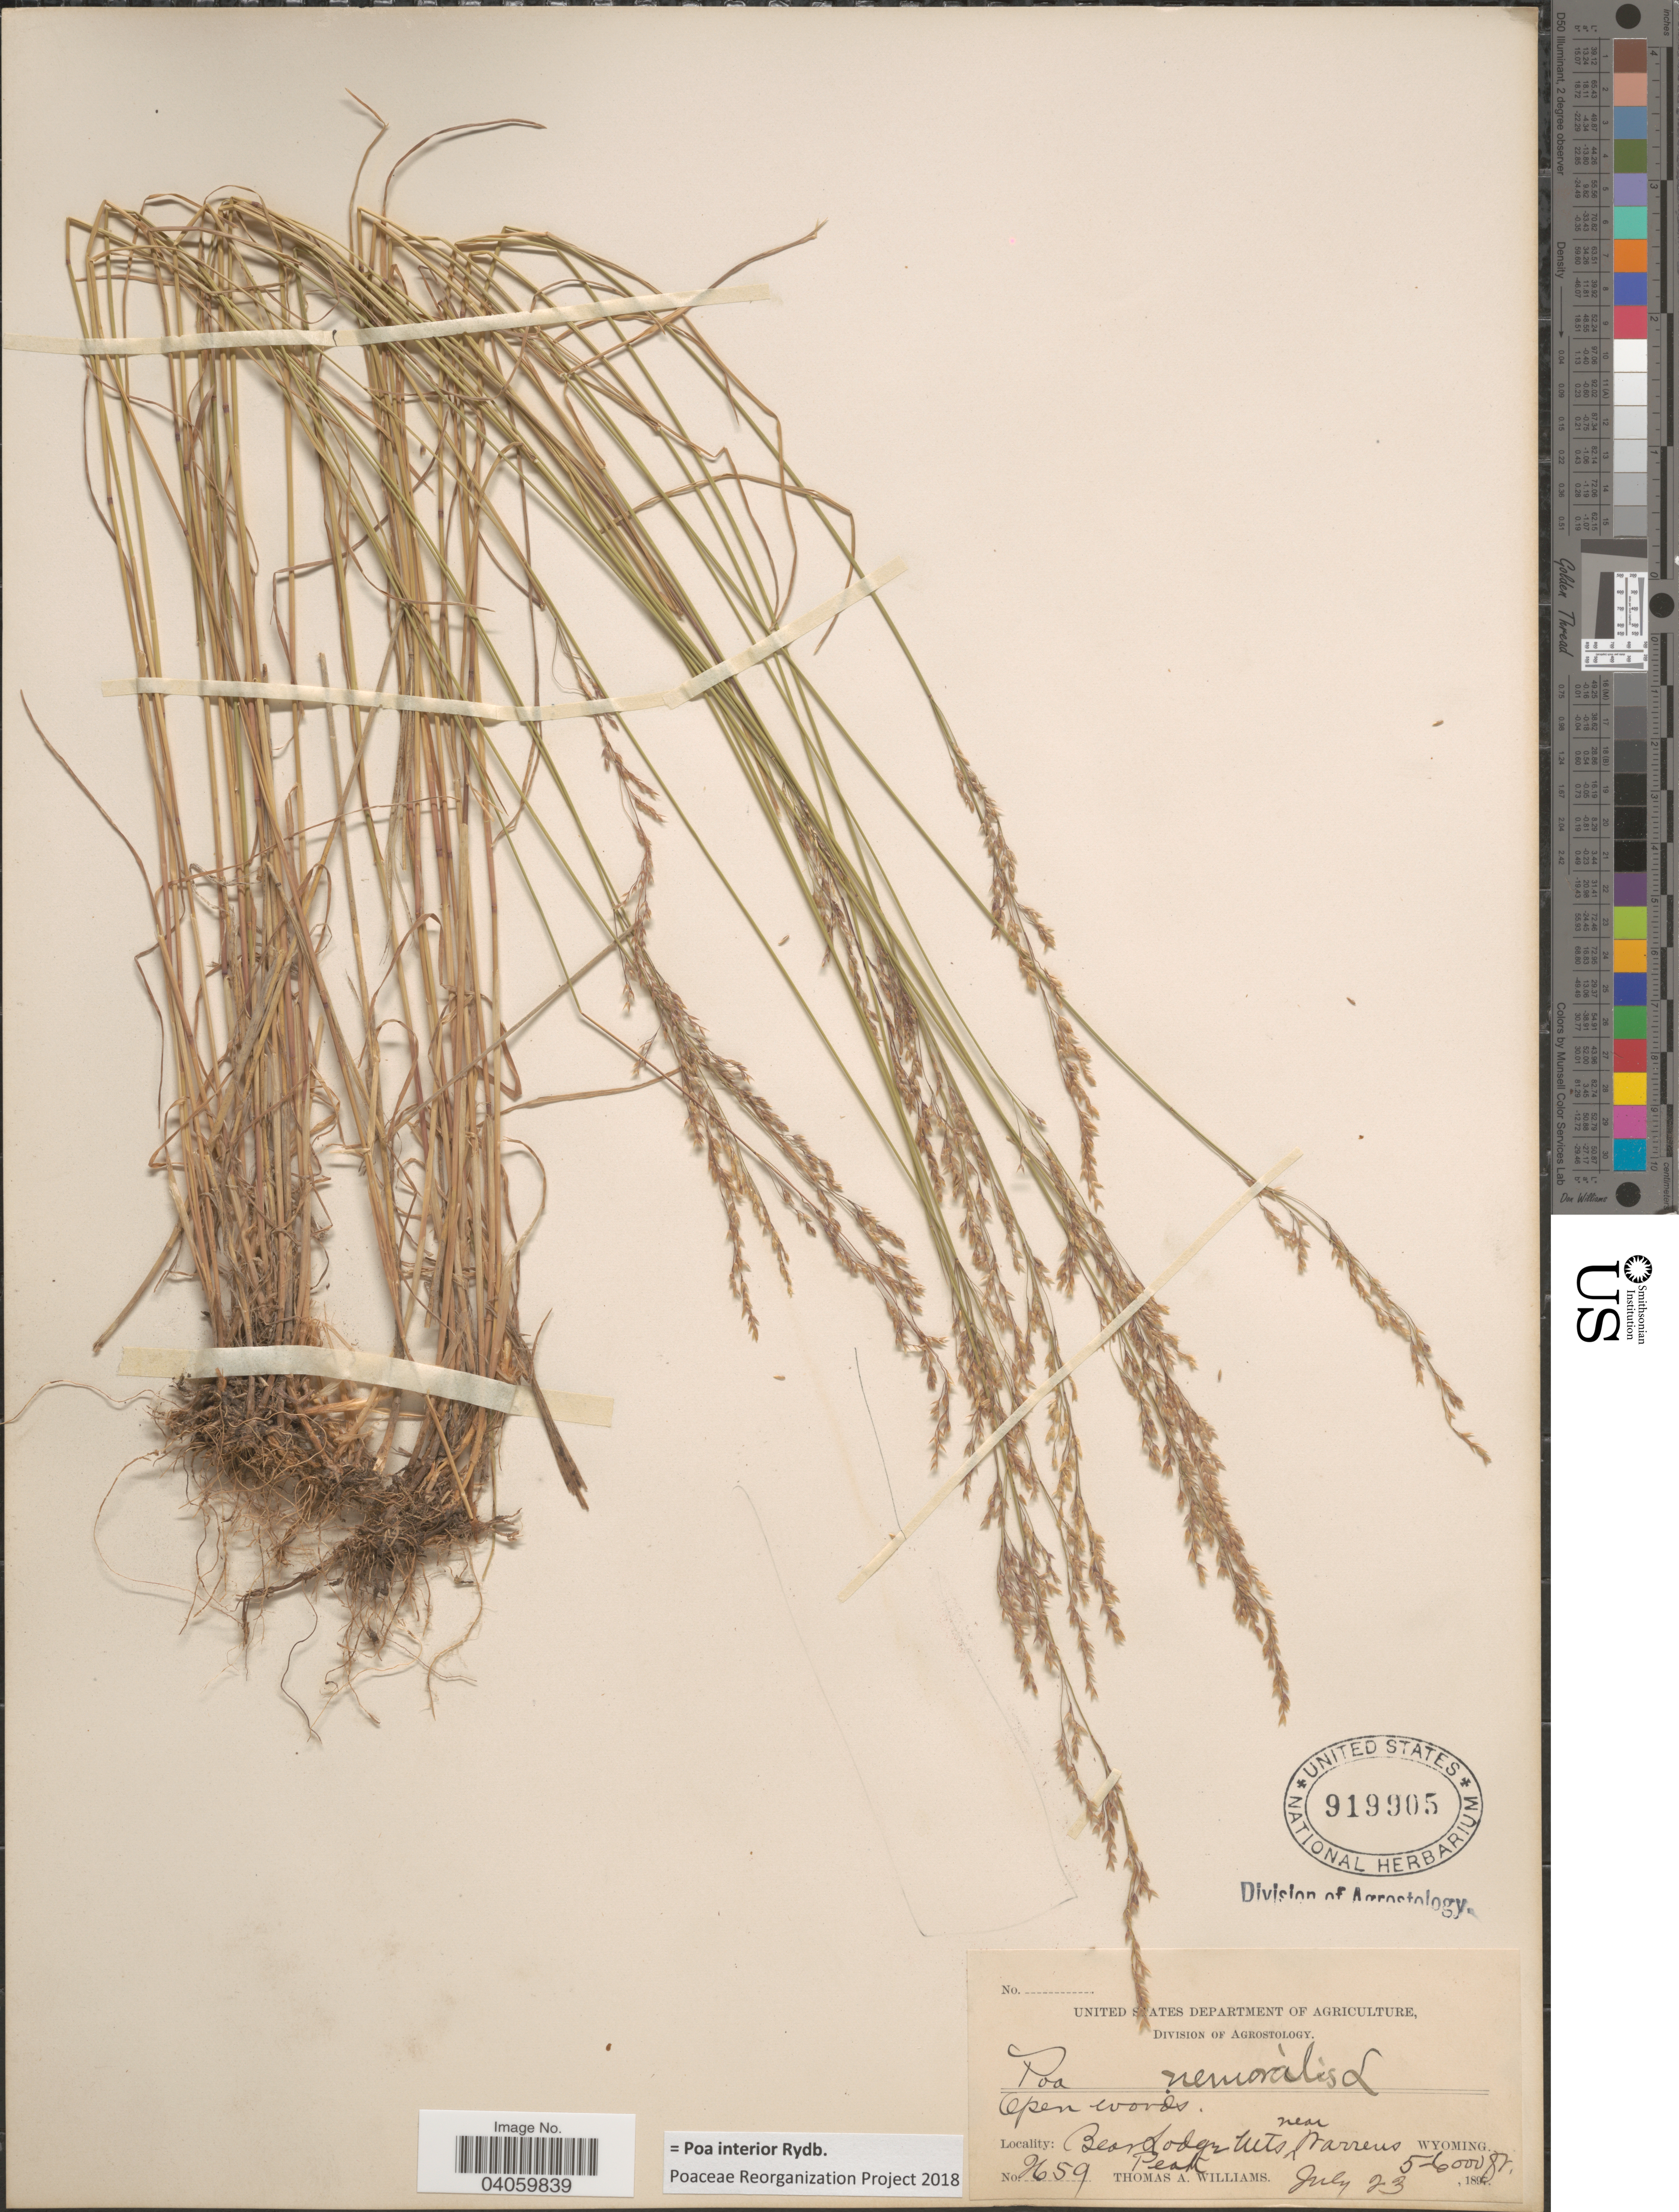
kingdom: Plantae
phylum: Tracheophyta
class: Liliopsida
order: Poales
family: Poaceae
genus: Poa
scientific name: Poa interior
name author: Rydb.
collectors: T. A. Williams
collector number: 2659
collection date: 1897-07-23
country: United States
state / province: Wyoming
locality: Bear Lodge Mts near Warrens Peak.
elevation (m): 1524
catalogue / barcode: US 919905